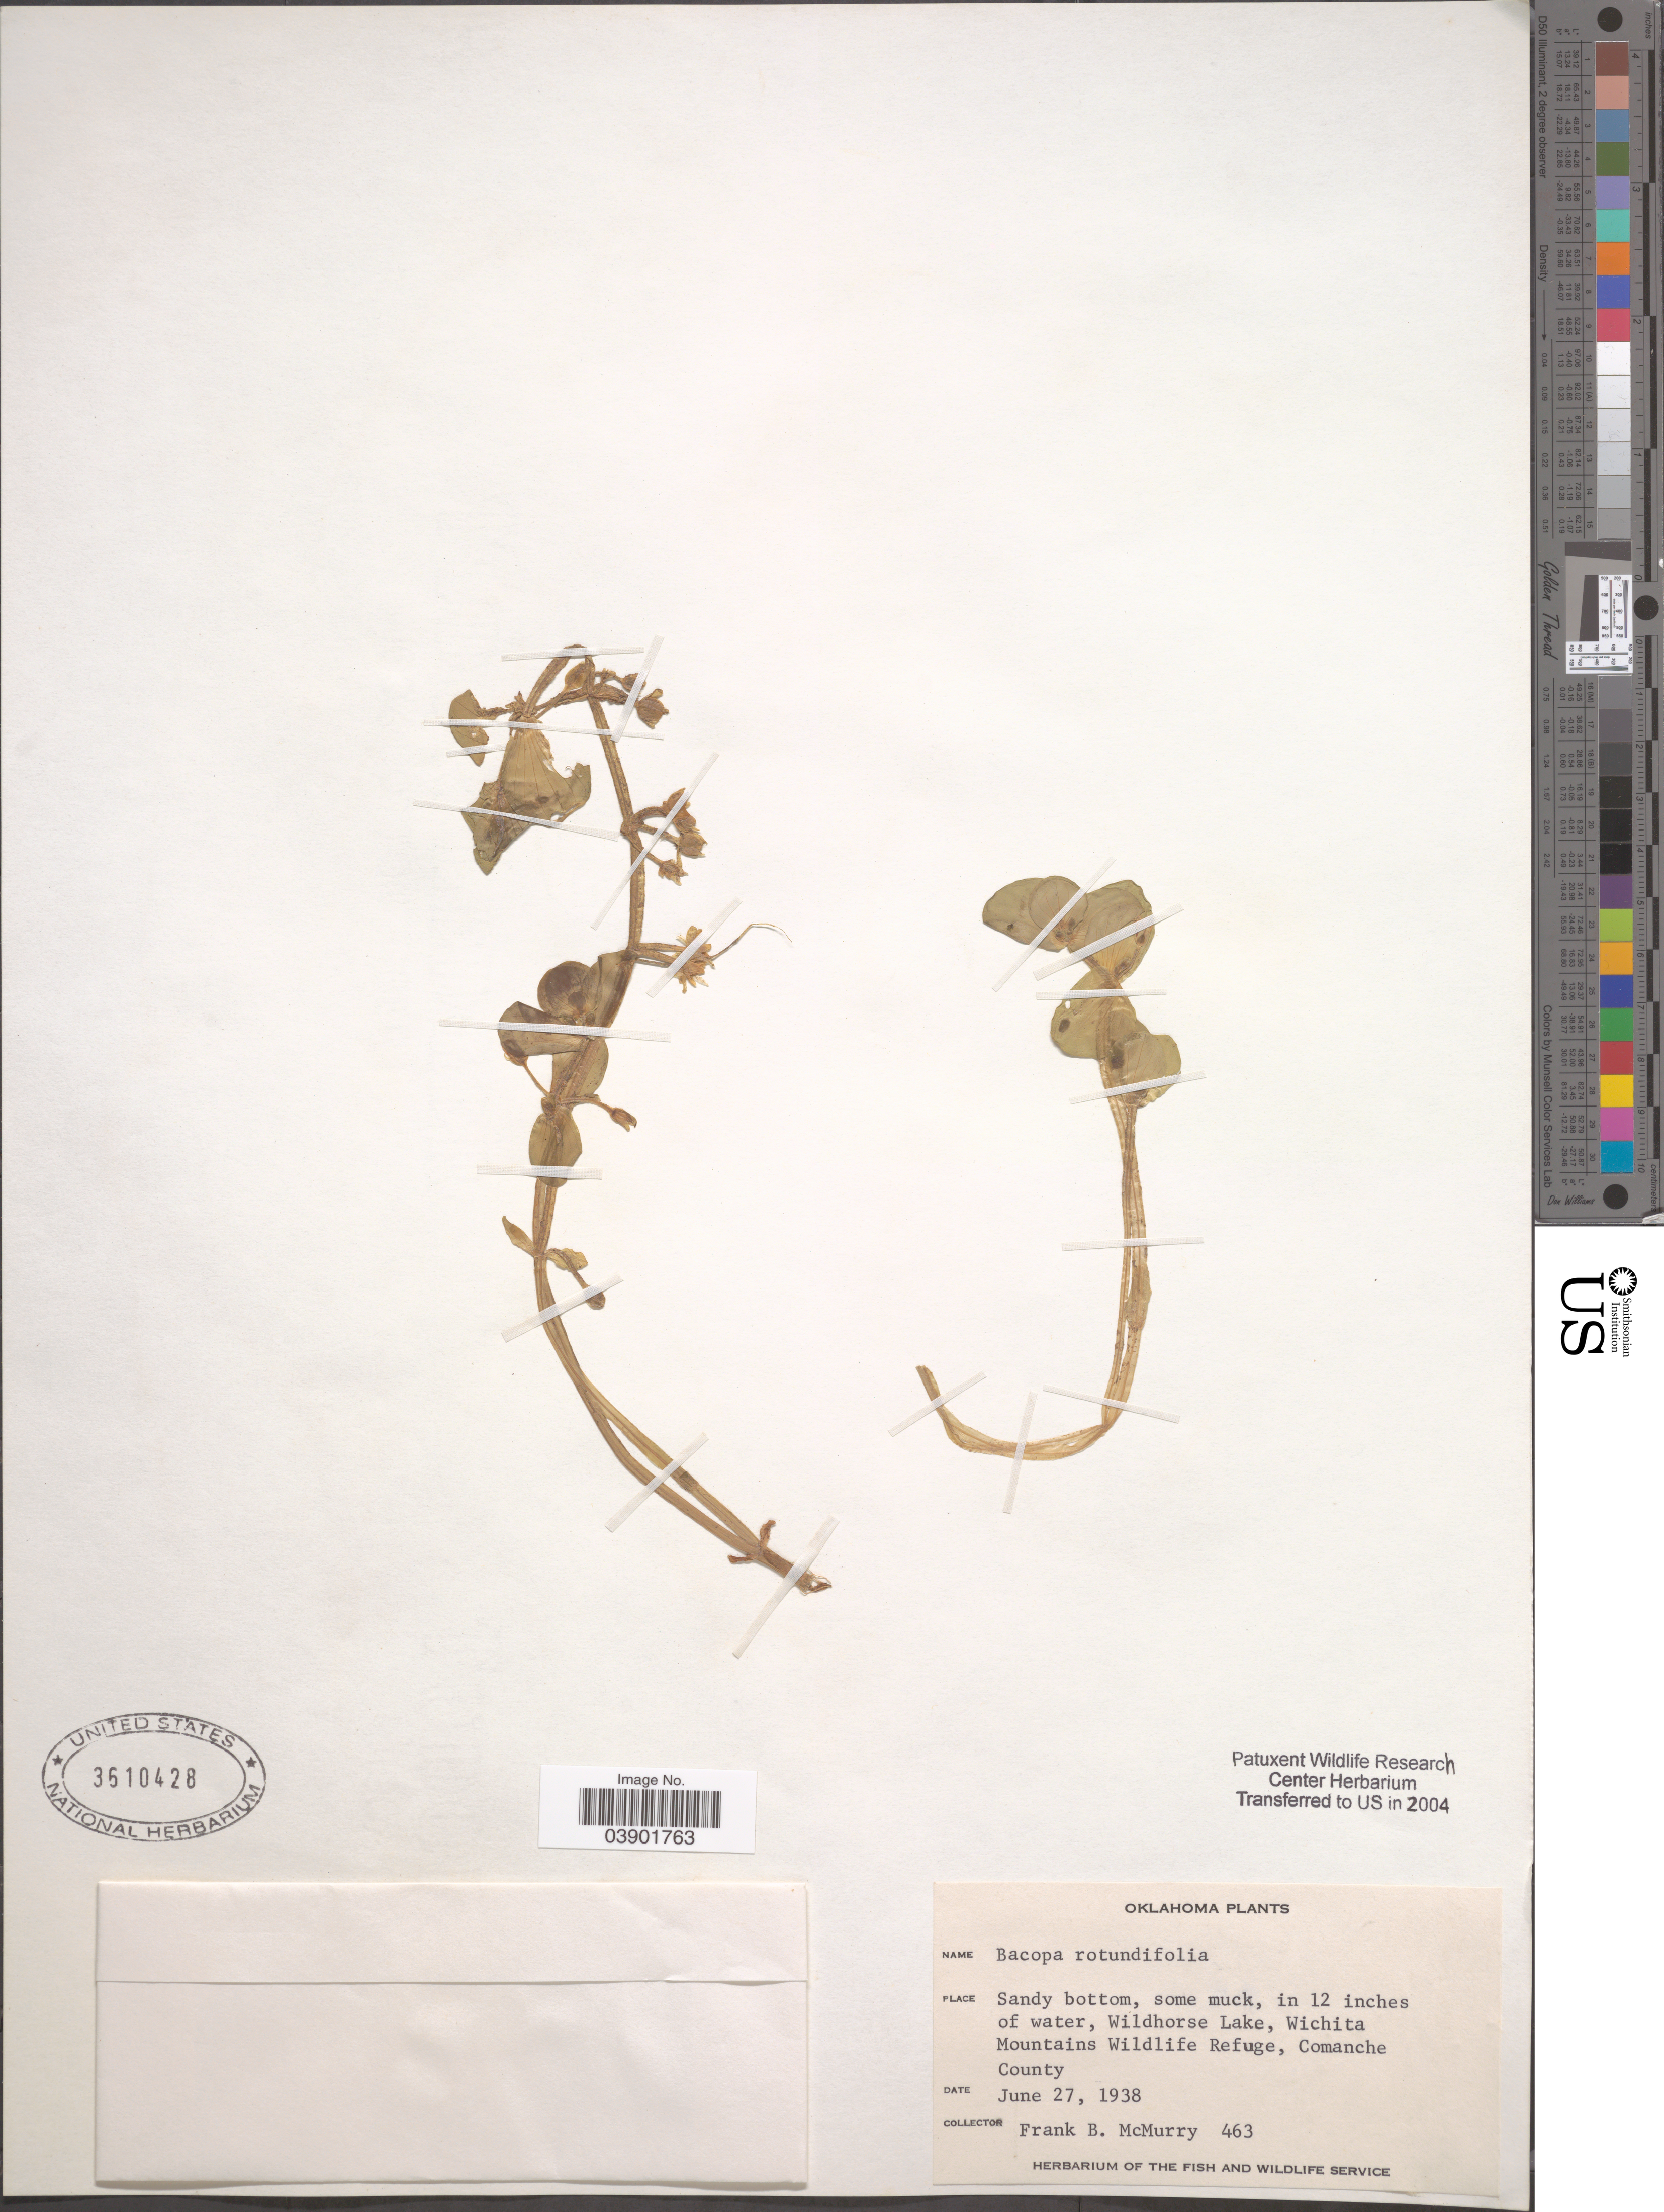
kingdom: Plantae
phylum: Tracheophyta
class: Magnoliopsida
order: Lamiales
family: Plantaginaceae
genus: Bacopa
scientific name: Bacopa rotundifolia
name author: (Michx.) Wettst.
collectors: F. B. McMurry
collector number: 463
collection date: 1938-06-27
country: United States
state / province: Oklahoma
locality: Wildhorse Lake, Wichita Mountains Wildlife Refuge, Comanche County.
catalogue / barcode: US 3610428